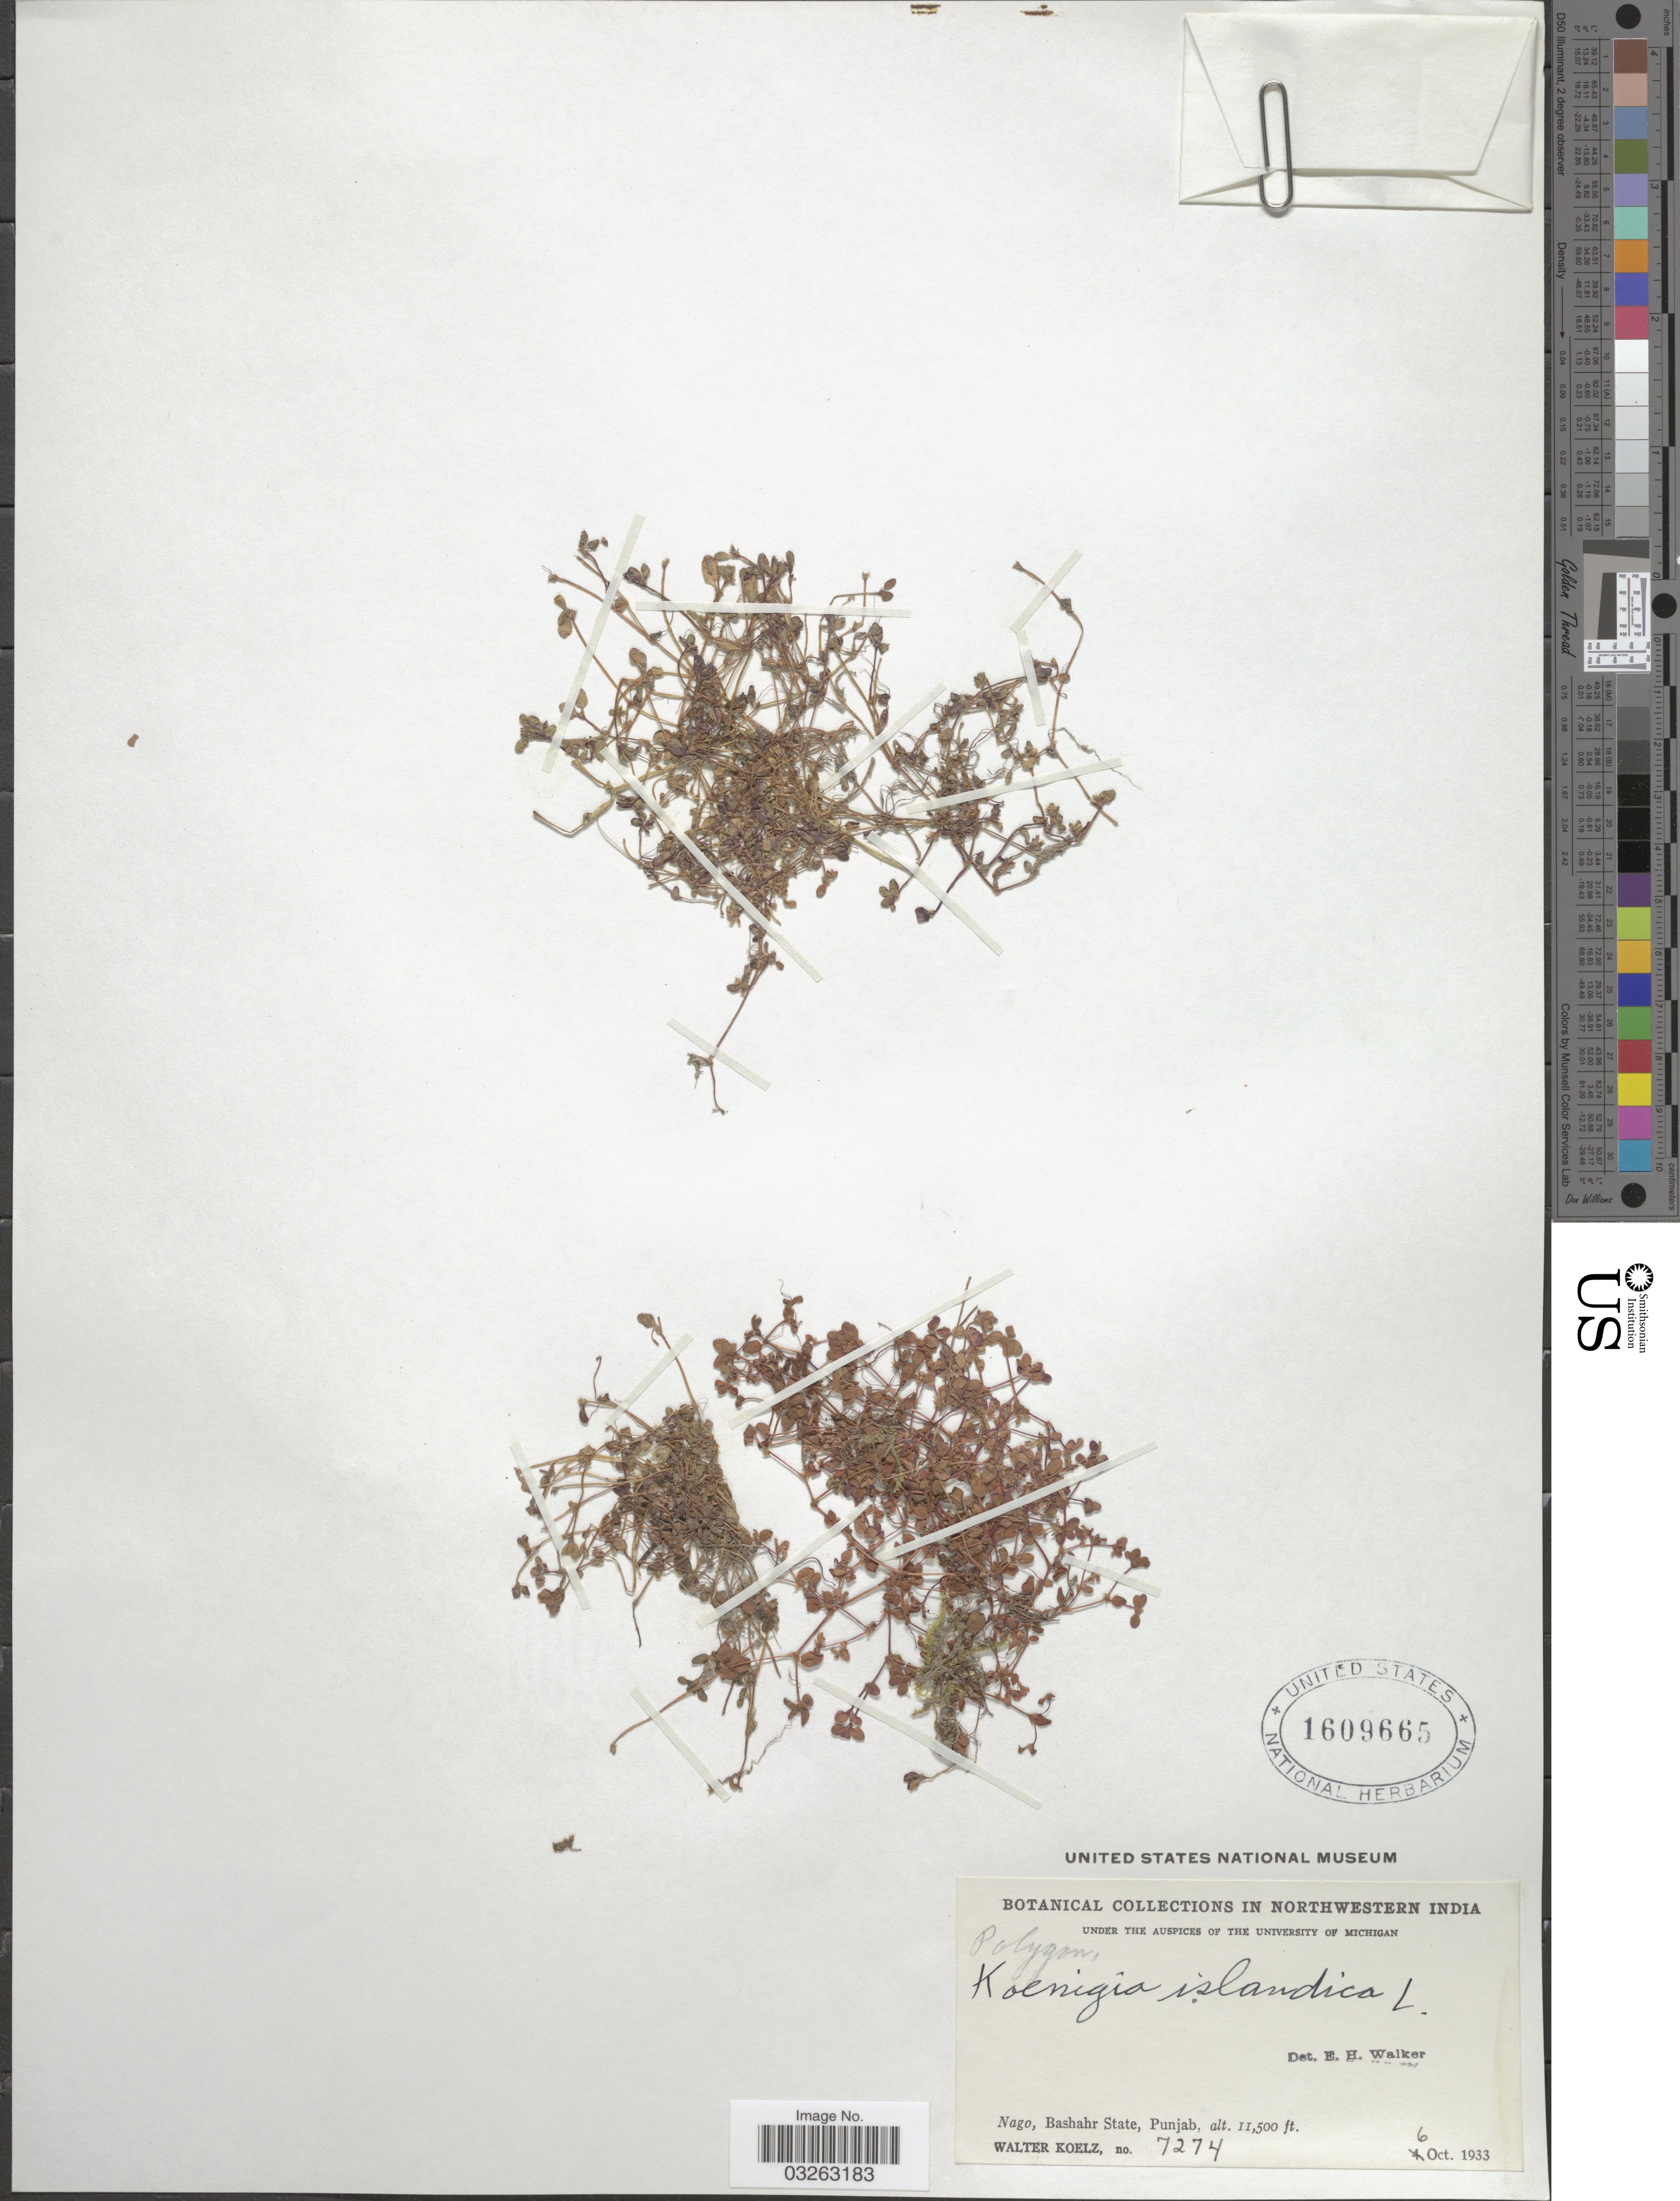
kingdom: Plantae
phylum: Tracheophyta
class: Magnoliopsida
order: Caryophyllales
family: Polygonaceae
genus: Koenigia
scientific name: Koenigia islandica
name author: L.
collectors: W. N. Koelz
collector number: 7274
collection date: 1933-10-06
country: India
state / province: Punjab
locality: Northwestern India, Nago, Bashahr State.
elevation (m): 3505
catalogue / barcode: US 1609665